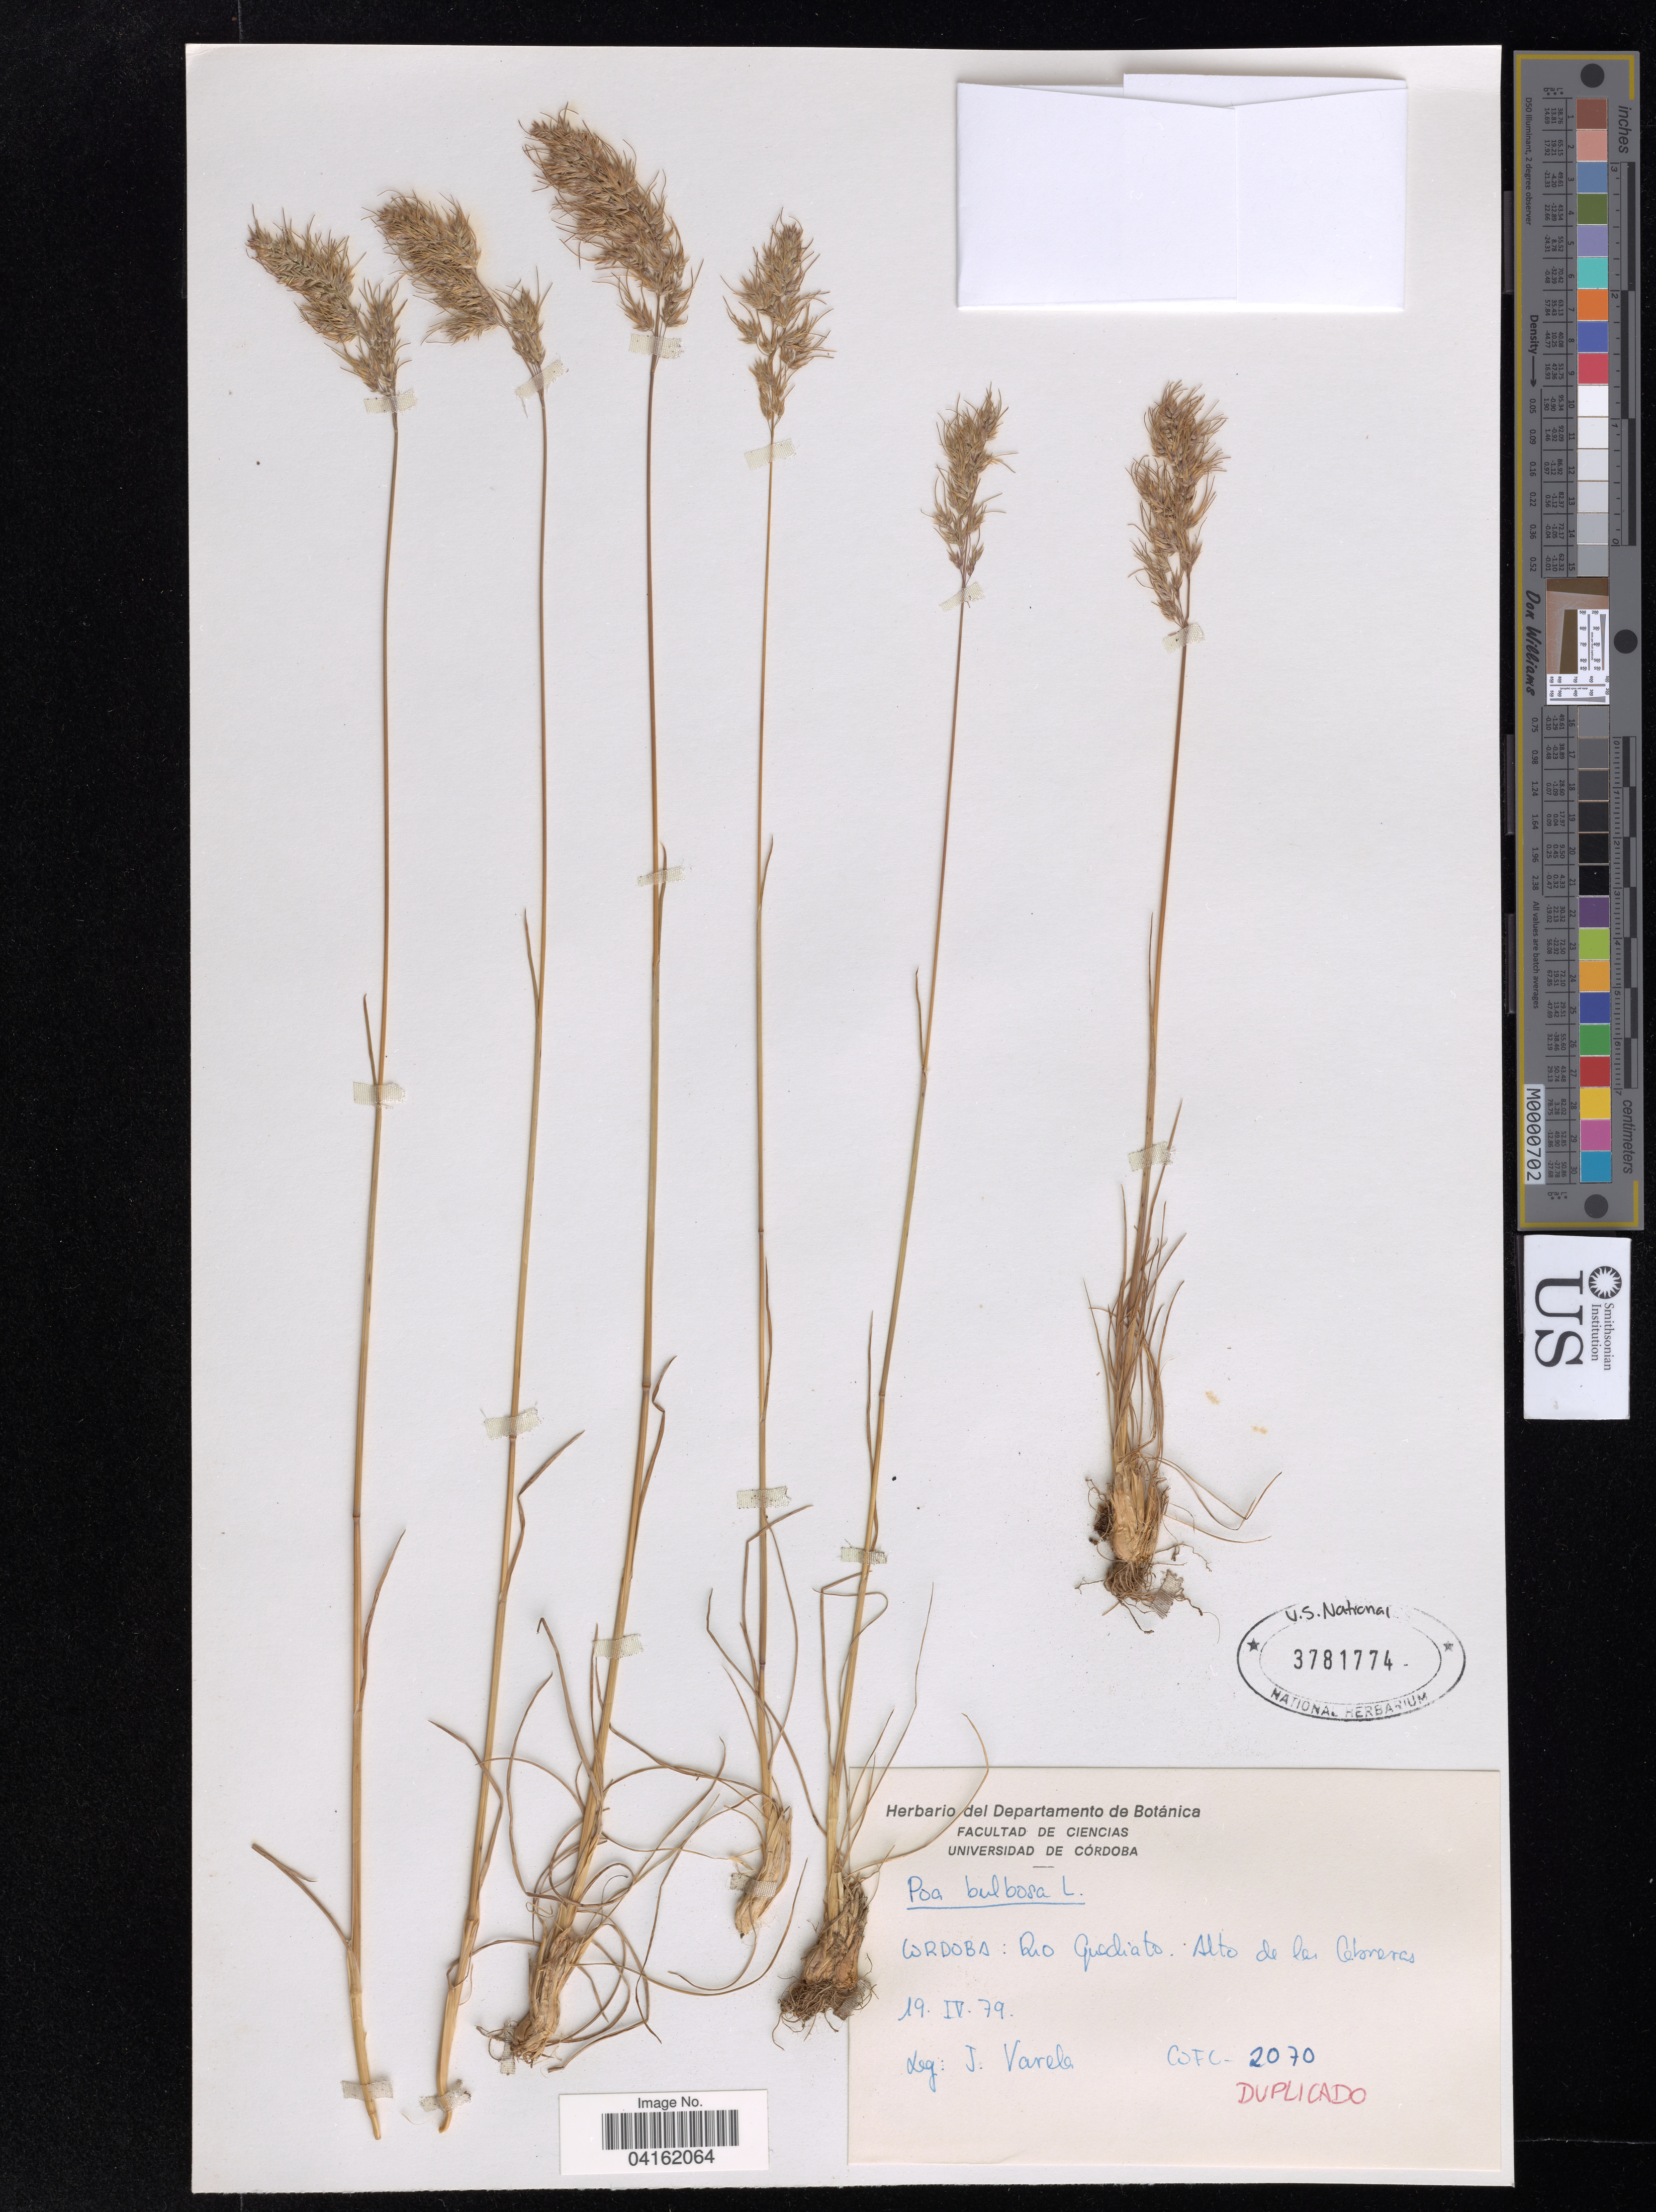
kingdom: Plantae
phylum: Tracheophyta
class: Liliopsida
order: Poales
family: Poaceae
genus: Poa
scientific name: Poa bulbosa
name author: L.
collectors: J. Varela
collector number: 2070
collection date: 1979-04-19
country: Colombia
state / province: Córdoba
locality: Rio Guechiato*. Alto de las Cebreras.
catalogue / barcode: US 3781774